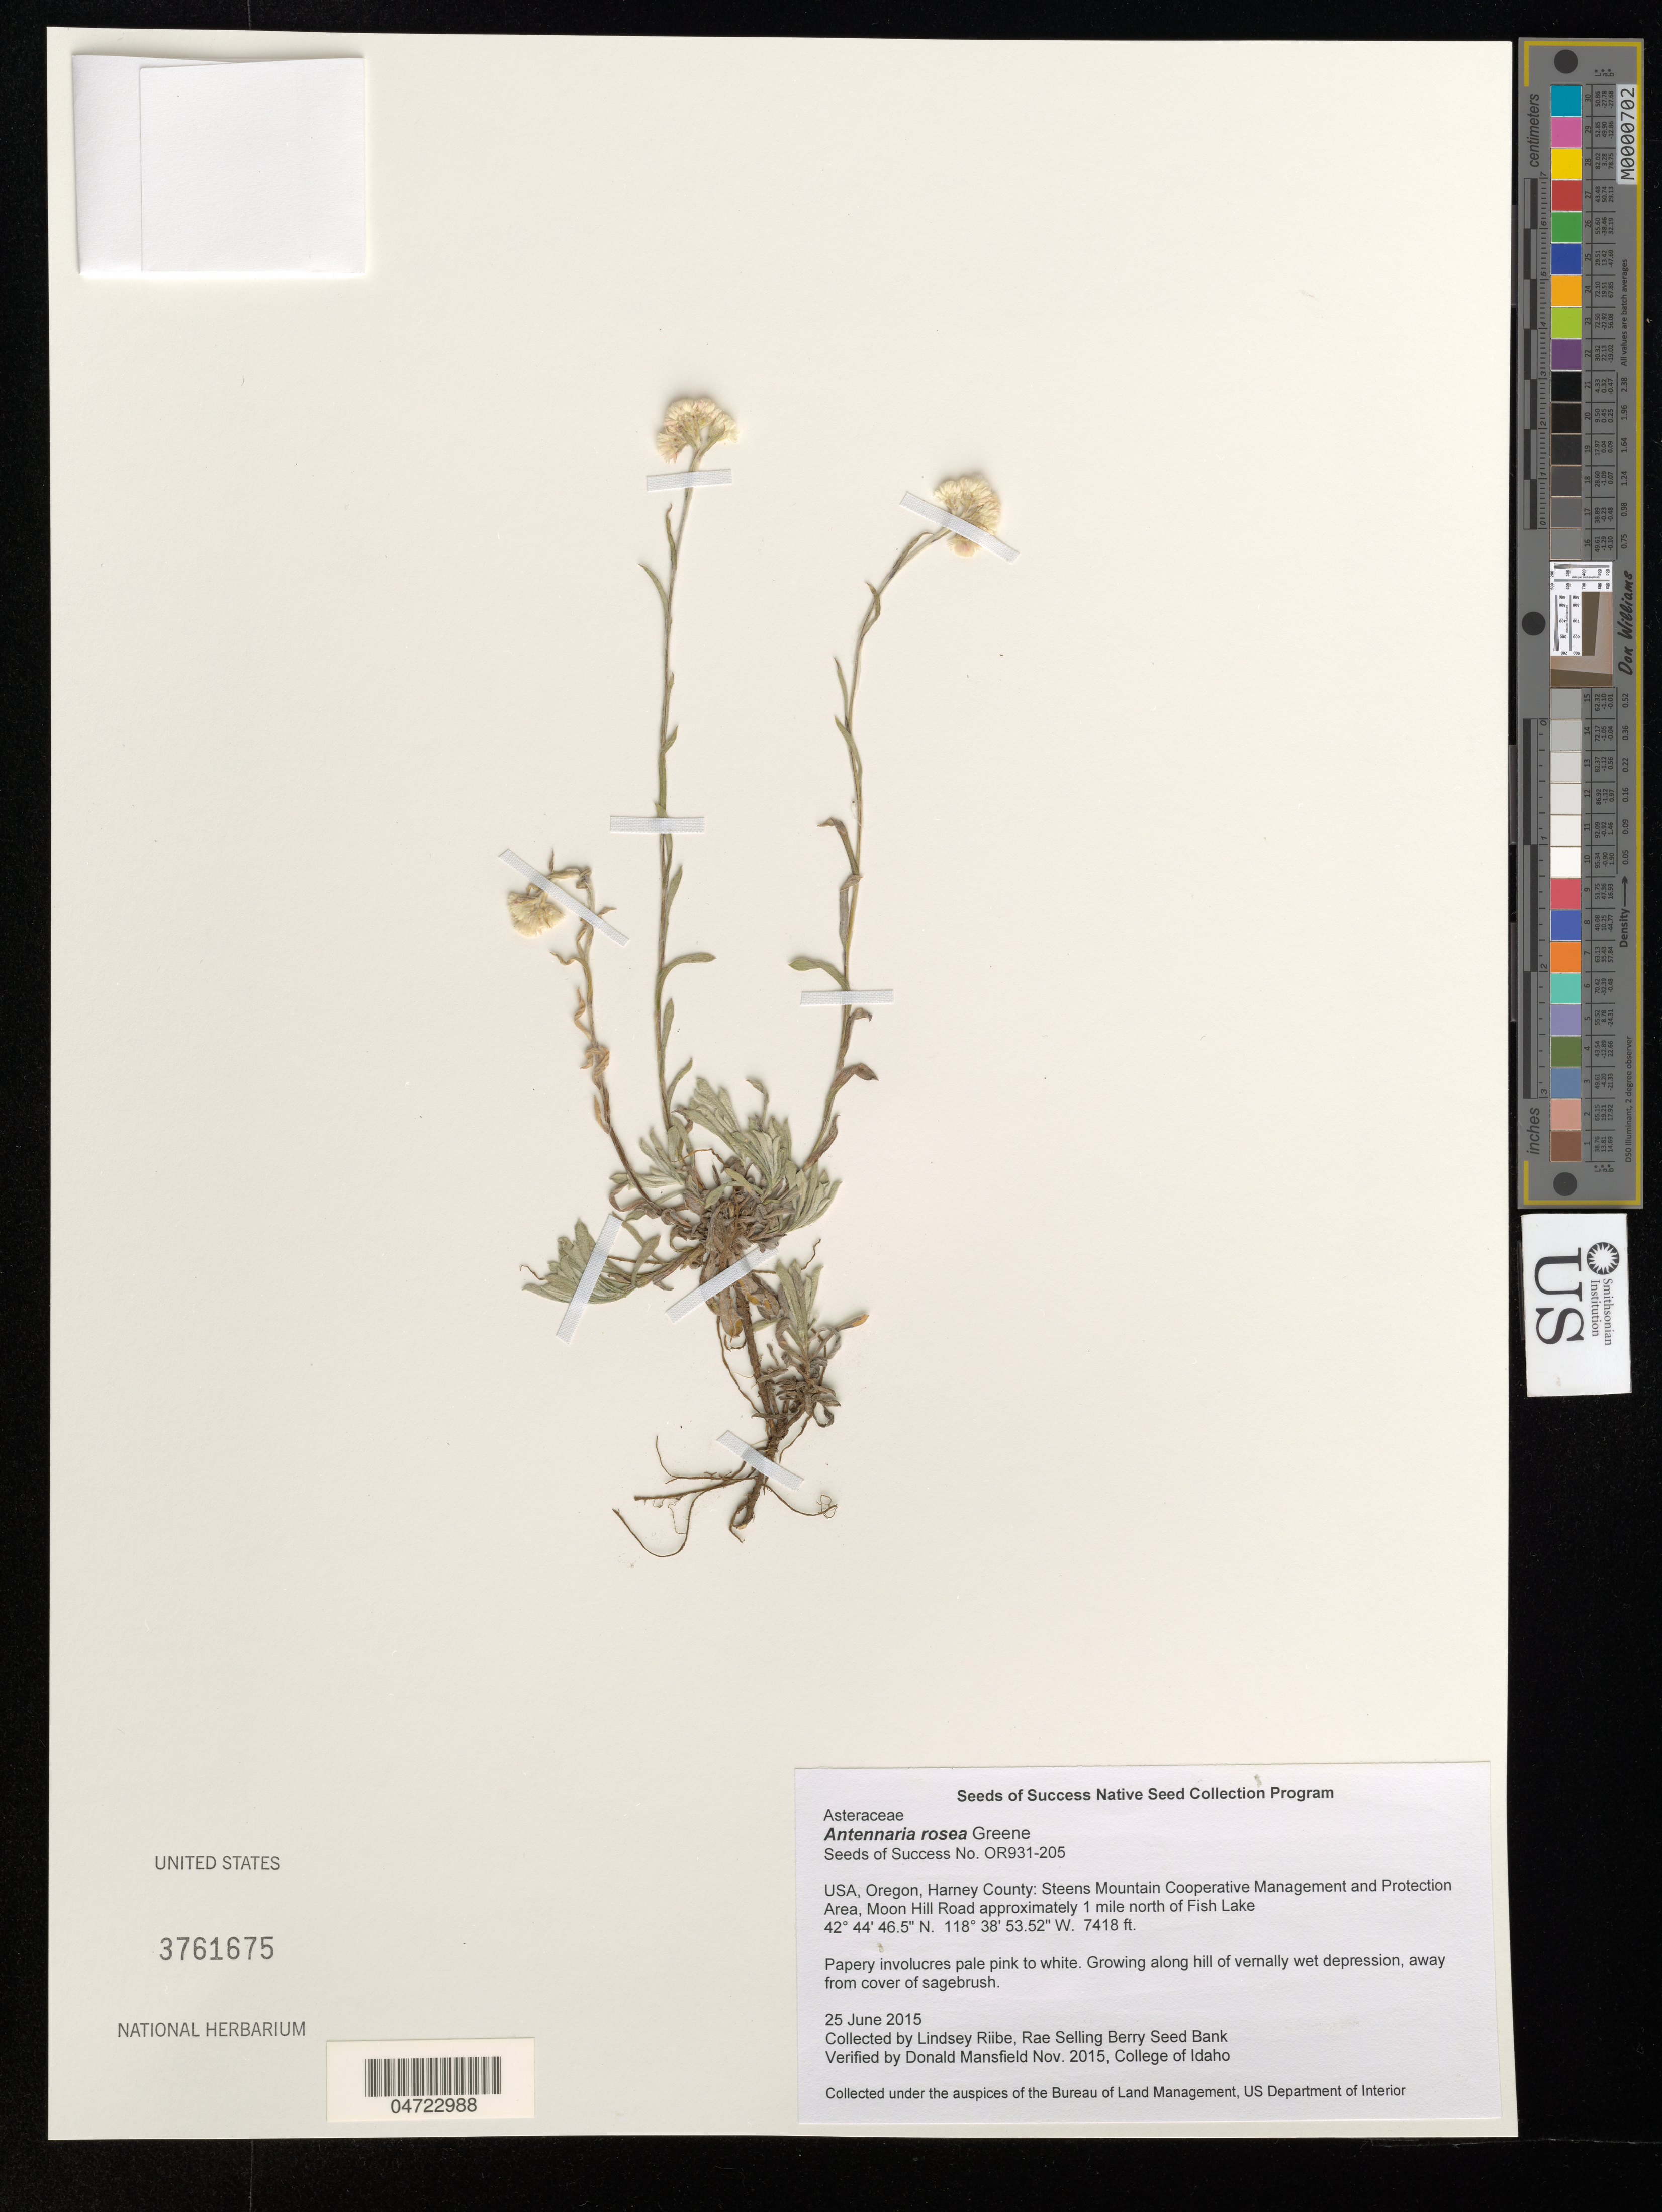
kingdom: Plantae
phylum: Tracheophyta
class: Magnoliopsida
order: Asterales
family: Asteraceae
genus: Antennaria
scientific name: Antennaria rosea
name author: Greene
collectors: L. Riibe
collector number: OR931-205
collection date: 2015-06-25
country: United States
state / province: Oregon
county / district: Harney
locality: Harney County: Steens Mountain Cooperative Management and Protection Area, Moon Hill Road approximately 1 mile north of Fish Lake.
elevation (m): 2261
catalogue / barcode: US 3761675